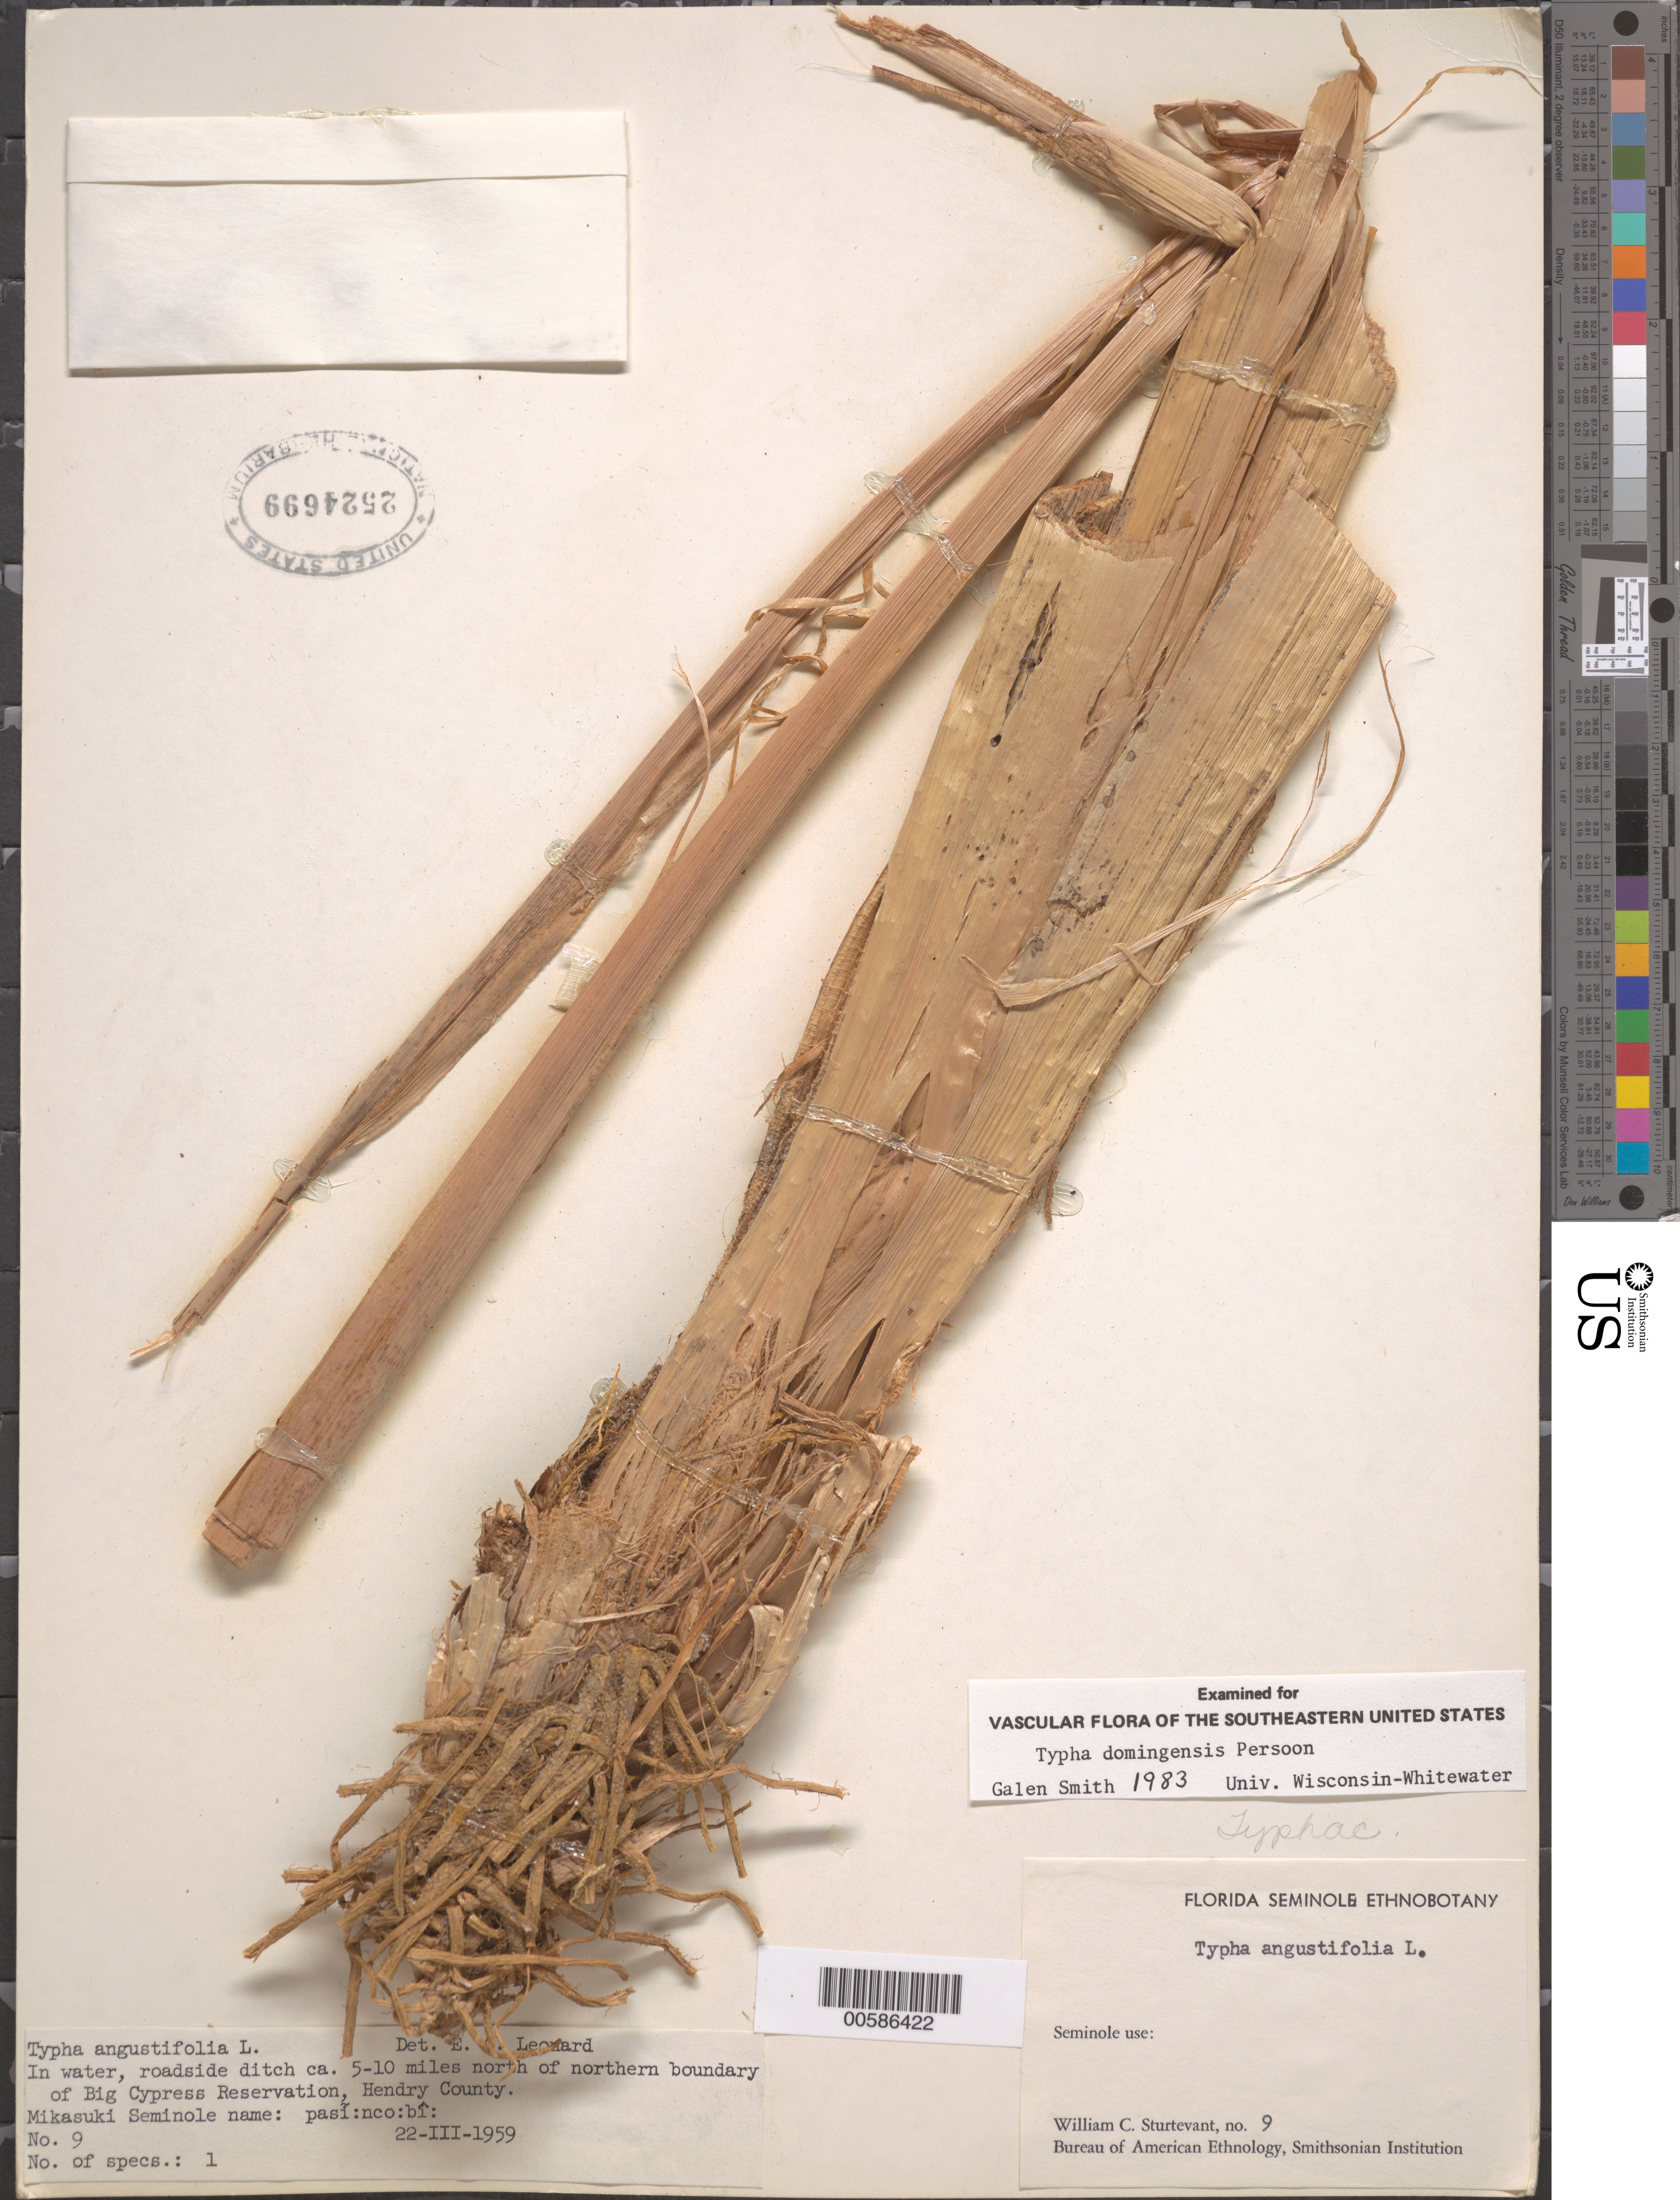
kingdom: Plantae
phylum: Tracheophyta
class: Liliopsida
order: Poales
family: Typhaceae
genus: Typha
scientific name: Typha domingensis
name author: Pers.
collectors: W. Sturtevant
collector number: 9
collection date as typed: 22 Mar 1959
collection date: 1959-03-22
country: United States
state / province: Florida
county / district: Hendry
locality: Mikasuki Seminole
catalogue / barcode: US 2524699